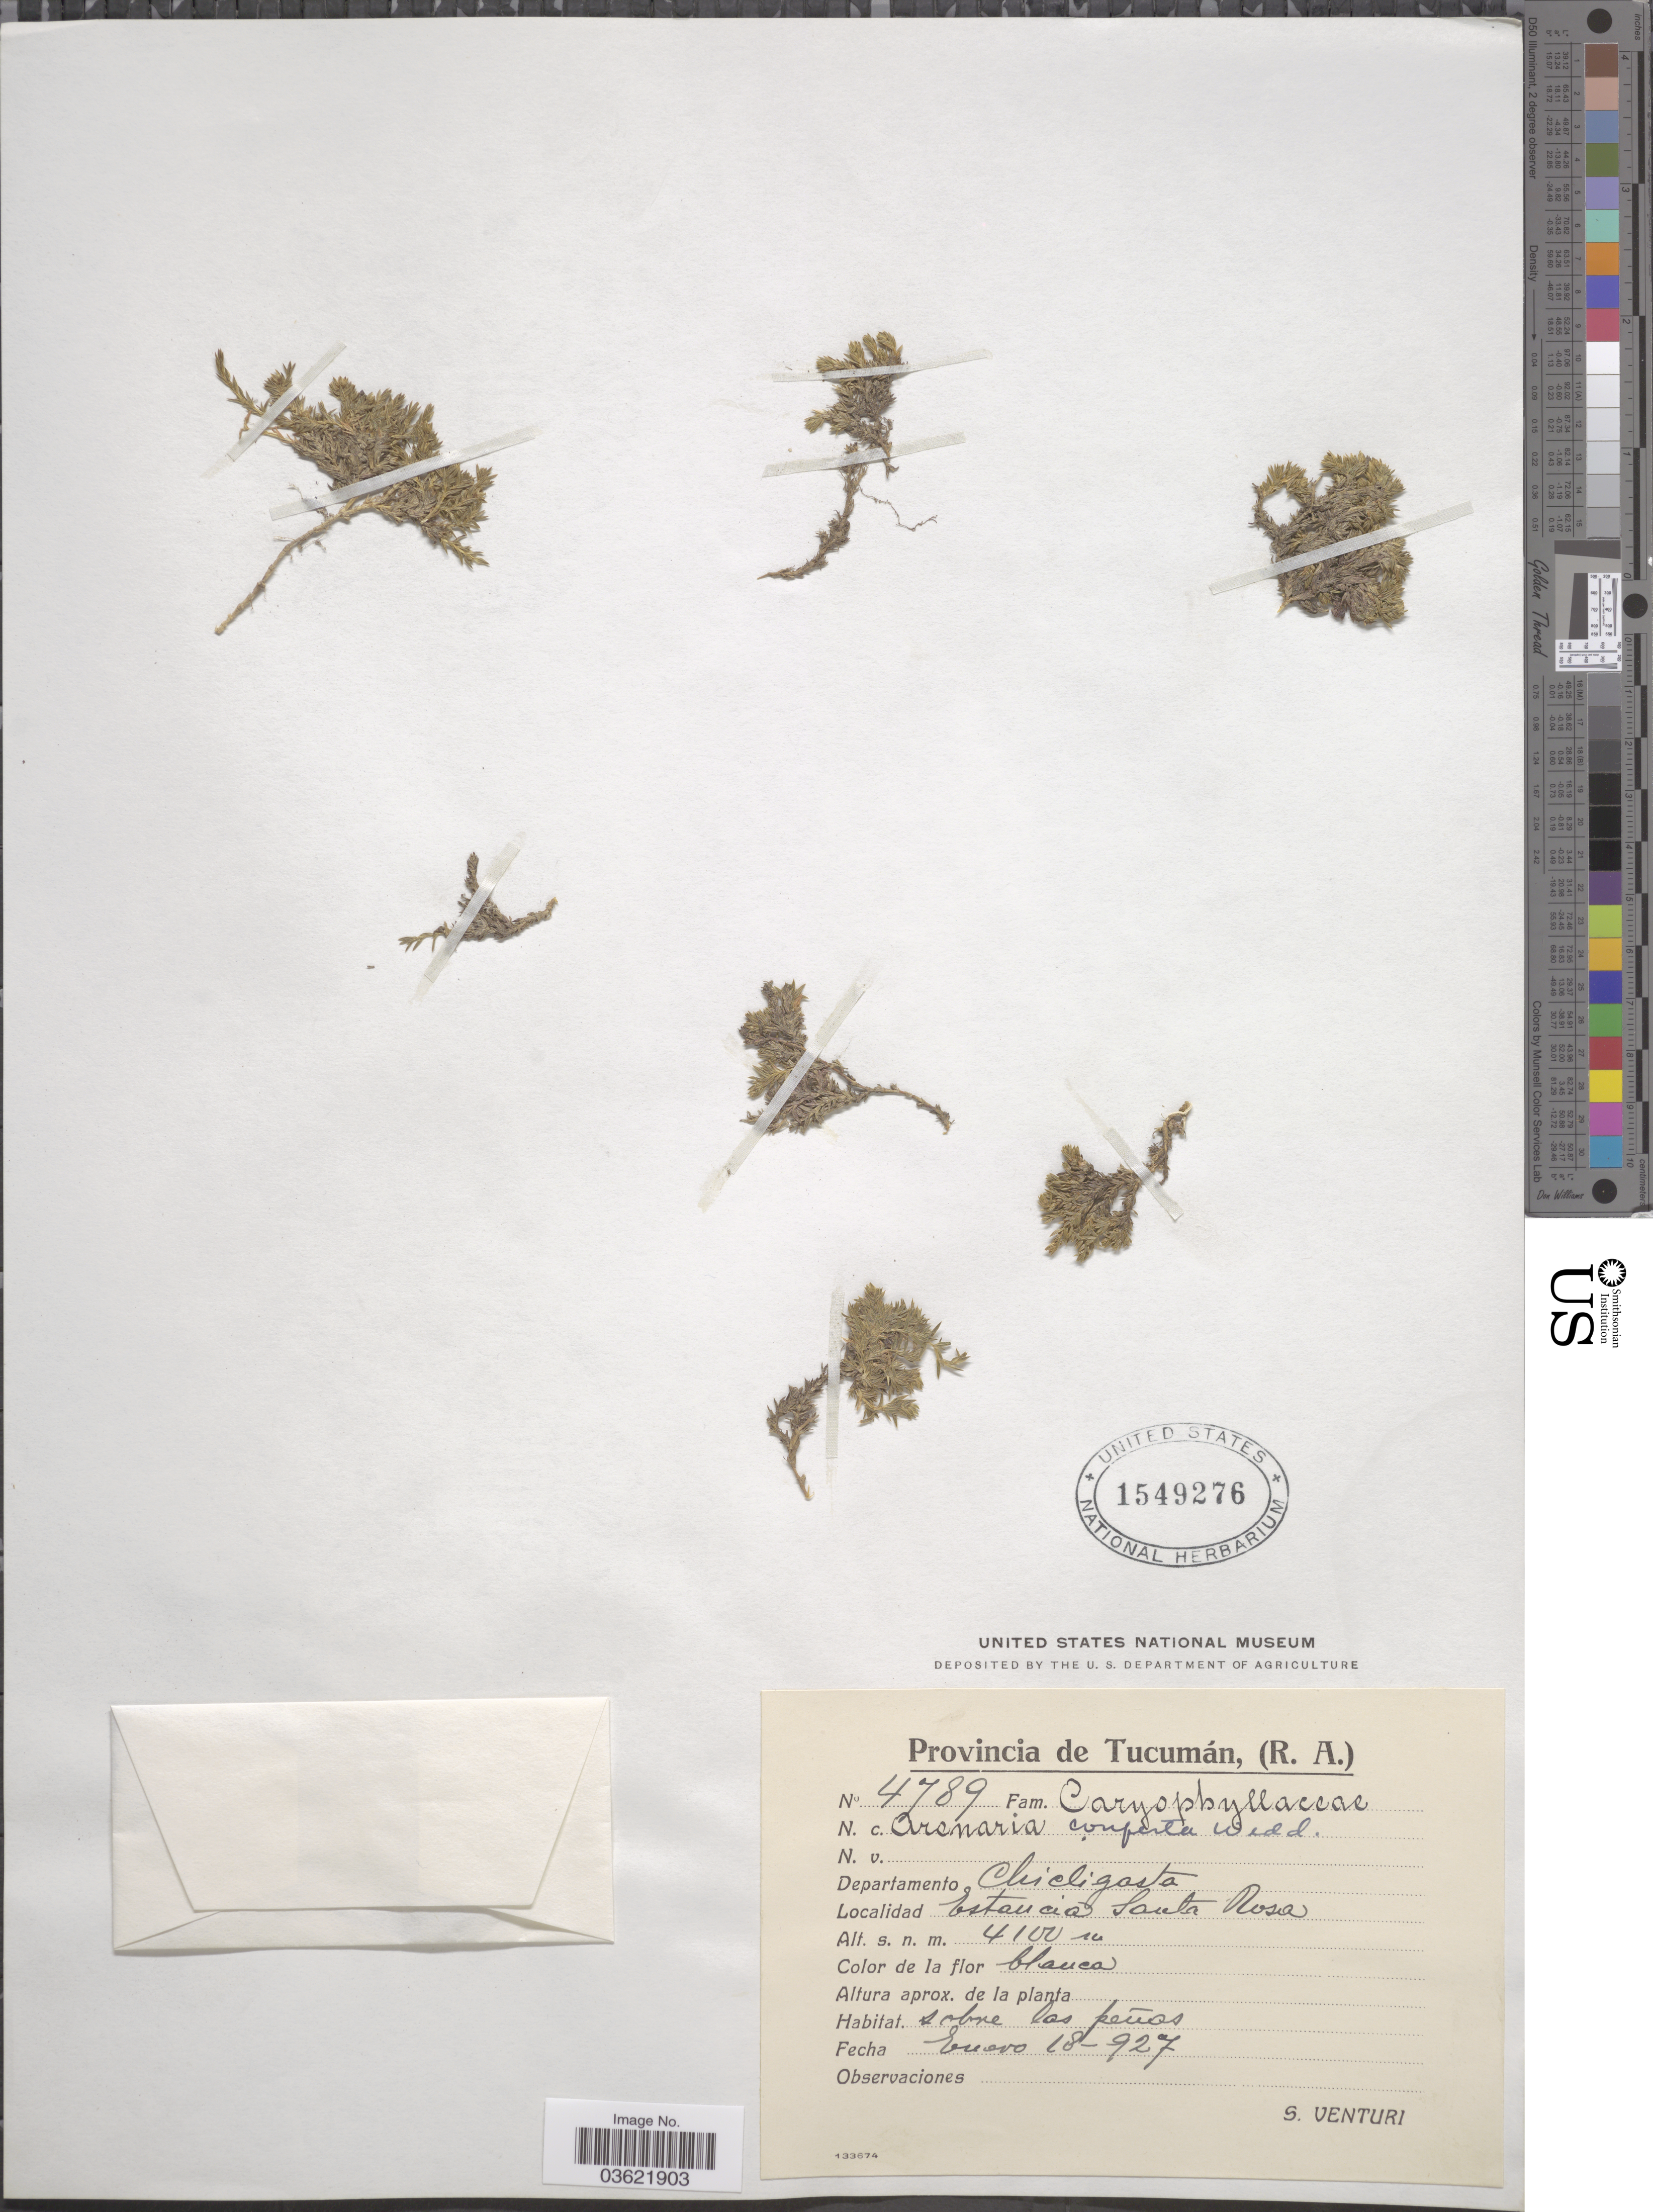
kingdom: Plantae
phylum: Tracheophyta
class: Magnoliopsida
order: Caryophyllales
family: Caryophyllaceae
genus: Arenaria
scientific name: Arenaria conferta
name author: Boiss.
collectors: S. Venturi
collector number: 4789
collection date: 1927-01-18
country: Argentina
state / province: Tucuman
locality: Departamento Chicligasta. Estancia Santa Rosa.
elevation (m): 4100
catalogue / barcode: US 1549276